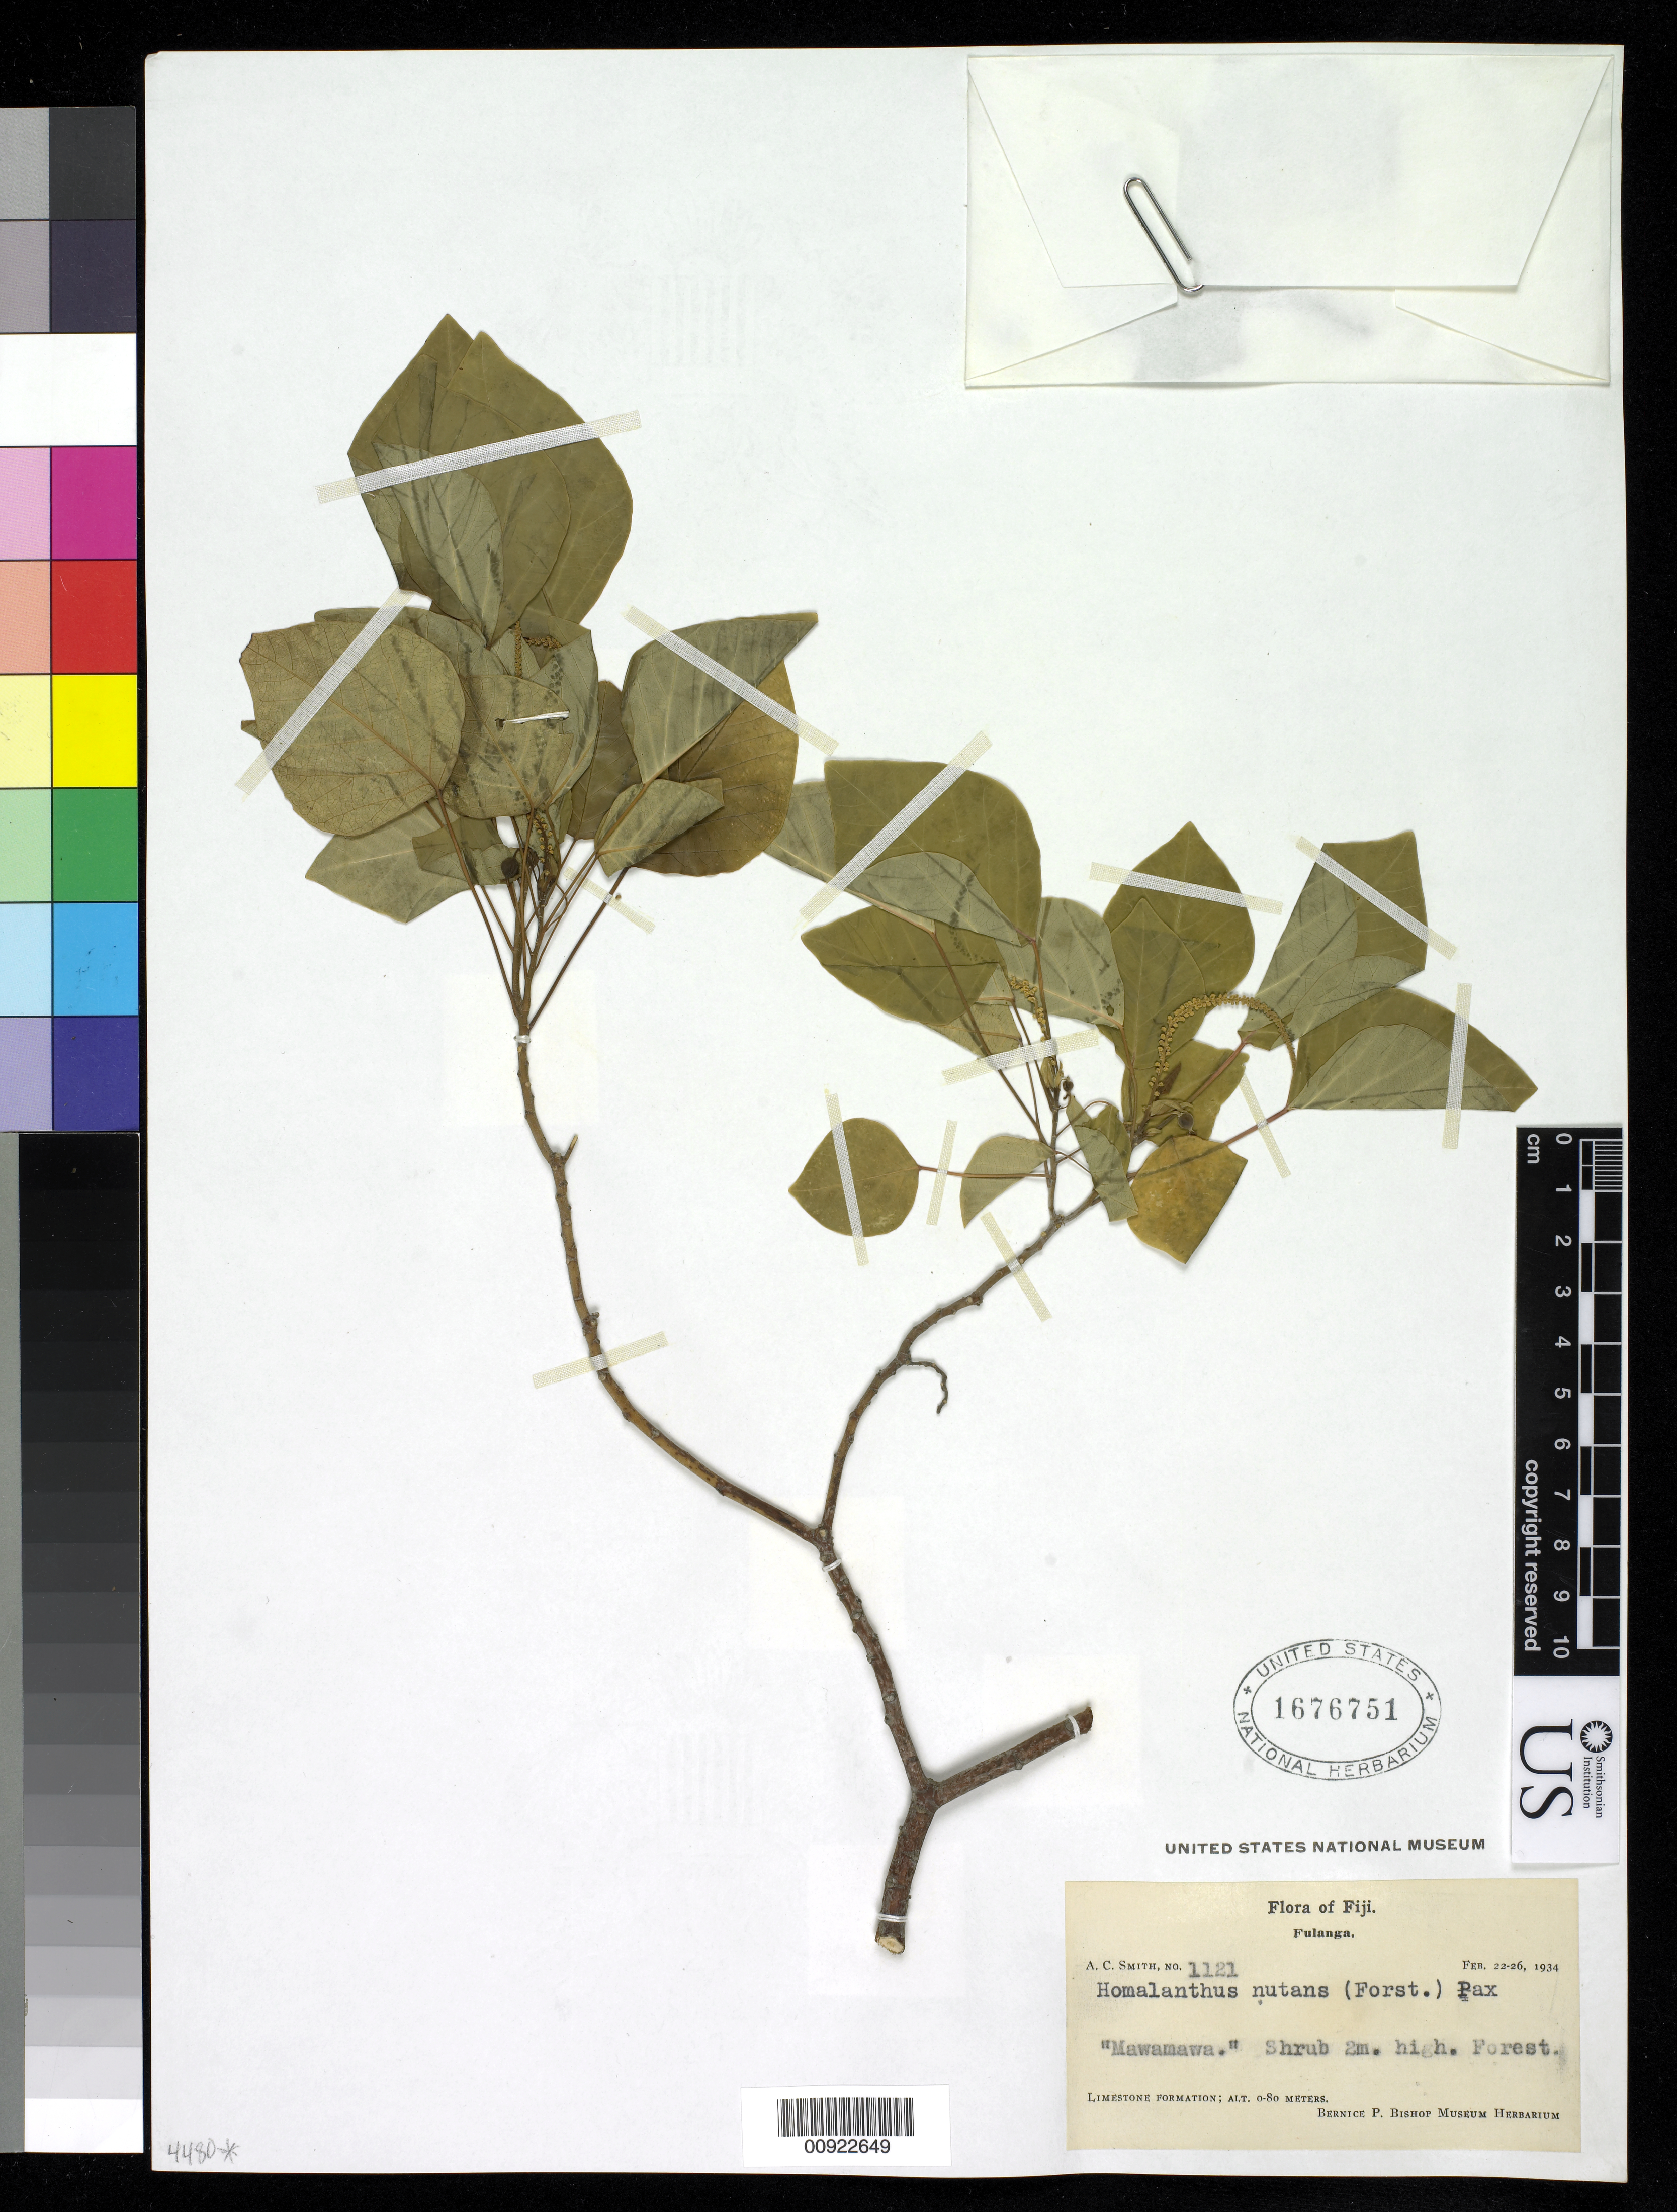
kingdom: Plantae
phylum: Tracheophyta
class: Magnoliopsida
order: Malpighiales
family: Euphorbiaceae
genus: Homalanthus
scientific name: Homalanthus nutans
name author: (G. Forst.) Guill.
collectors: A. C. Smith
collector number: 1121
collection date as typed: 22 Feb 1934 to 26 Feb 1934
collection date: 1934-02-22/1934-02-26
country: Fiji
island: Fulanga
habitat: Forest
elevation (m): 0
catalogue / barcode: US 1676751